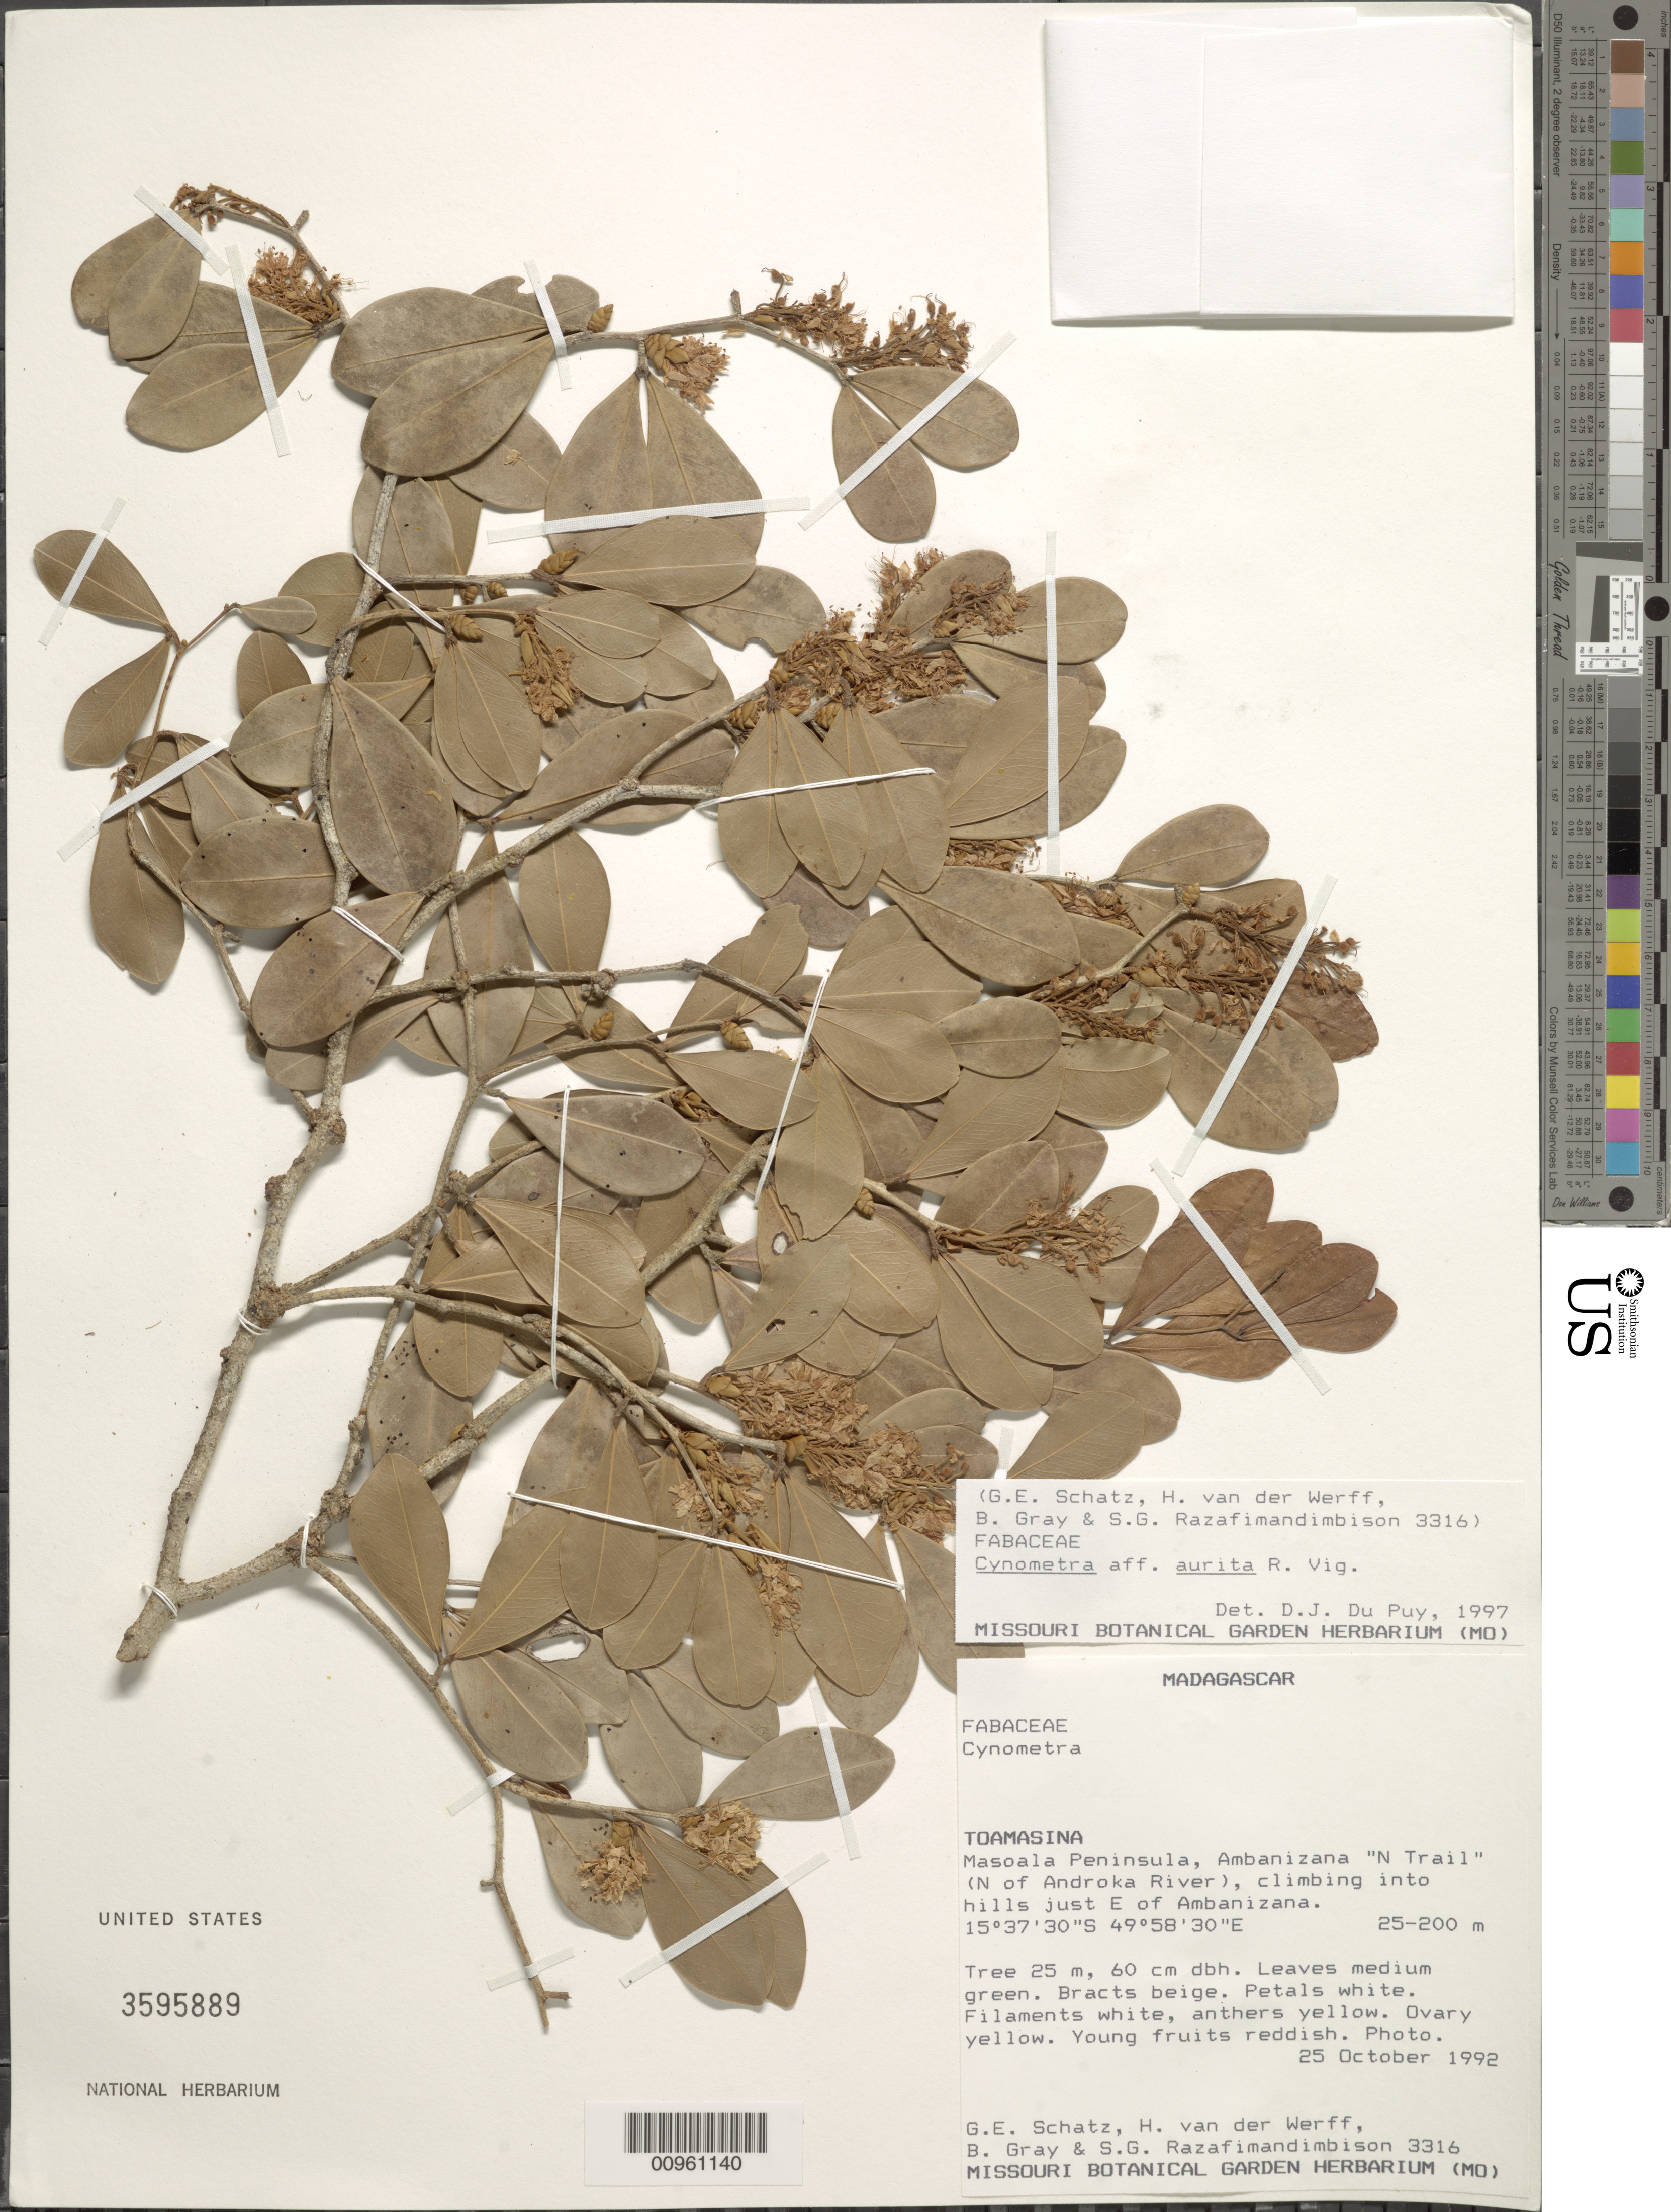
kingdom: Plantae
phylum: Tracheophyta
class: Magnoliopsida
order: Fabales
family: Fabaceae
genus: Cynometra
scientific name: Cynometra aurita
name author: R. Vig.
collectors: G. Schatz, H. van der Werff, B. Gray & S. Razafimandimbison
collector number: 3316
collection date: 1992-10-25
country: Madagascar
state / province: Analanjirofo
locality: hills just E of Ambanizana, Ambanizana "N Trail" (N of Androka River), Masoala Peninsula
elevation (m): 25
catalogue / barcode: US 3595889